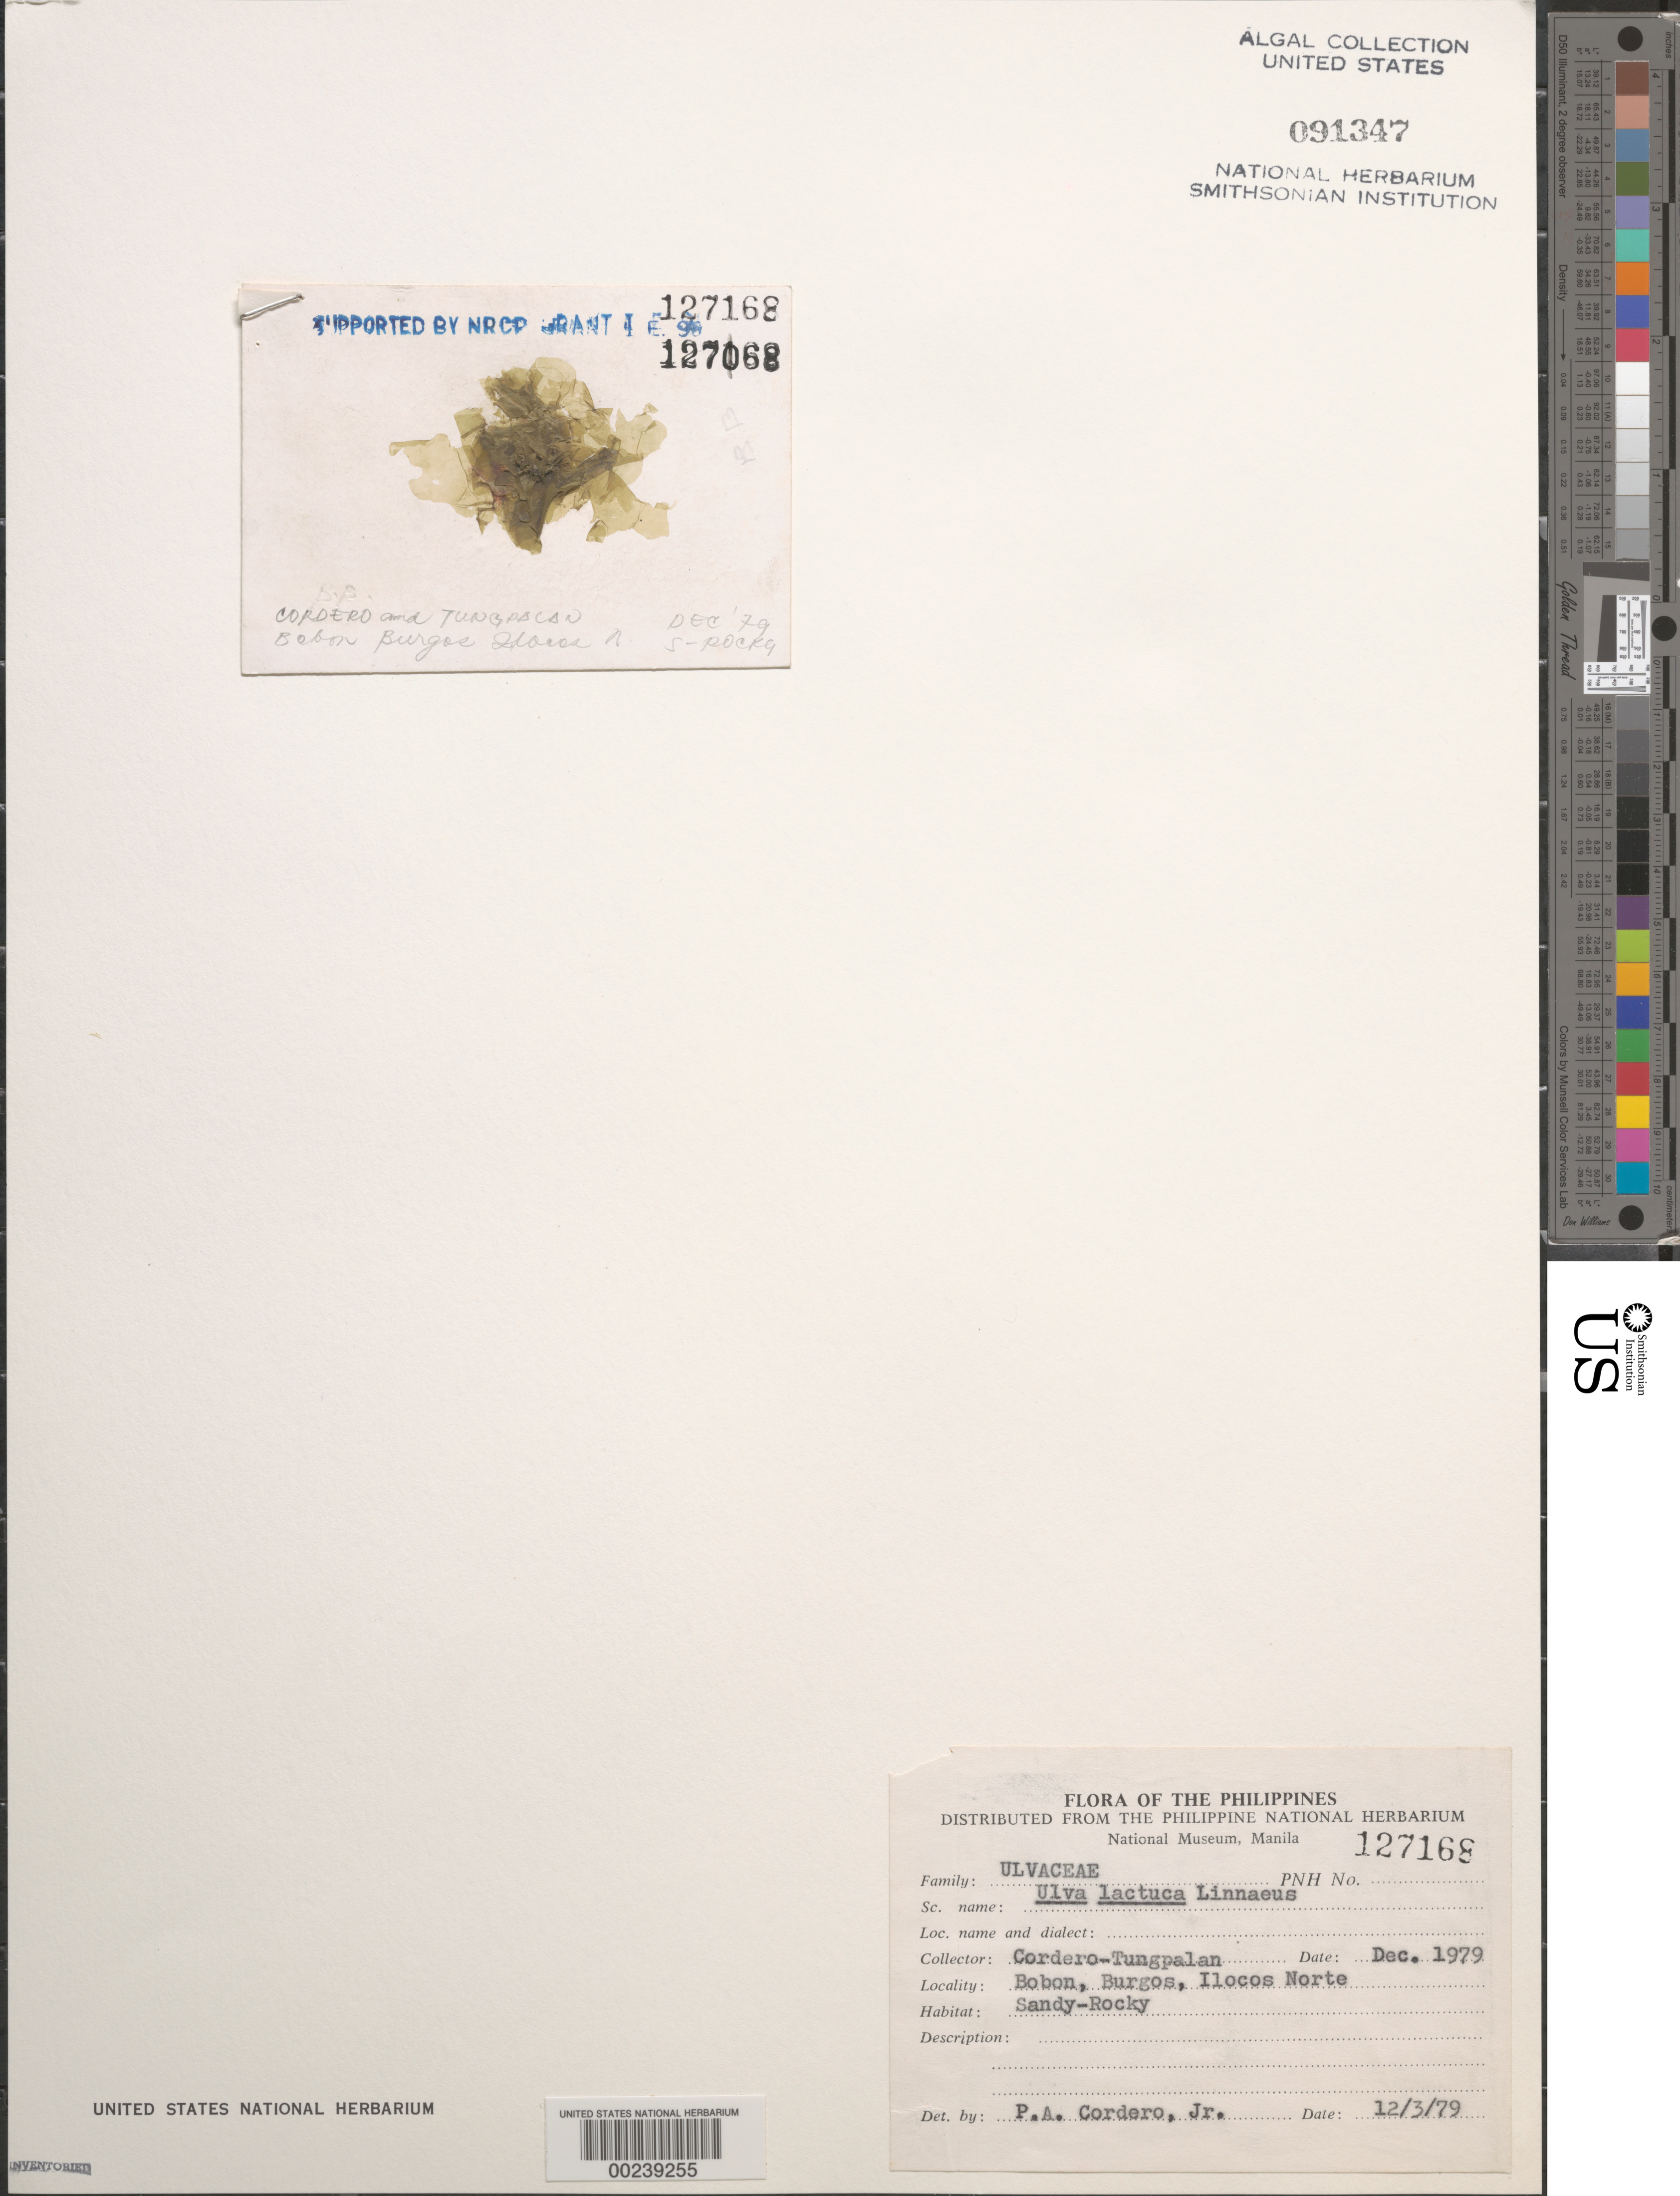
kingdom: Plantae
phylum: Chlorophyta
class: Ulvophyceae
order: Ulvales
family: Ulvaceae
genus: Ulva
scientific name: Ulva lactuca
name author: L.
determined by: Cordero, P. A., Jr.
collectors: P. A. Cordero & A. Tungpalan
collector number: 127168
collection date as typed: Dec 1979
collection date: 1979-12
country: Philippines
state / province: Ilocos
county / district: Ilocos Norte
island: Luzon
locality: Bobon, Burgos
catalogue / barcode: US 91347